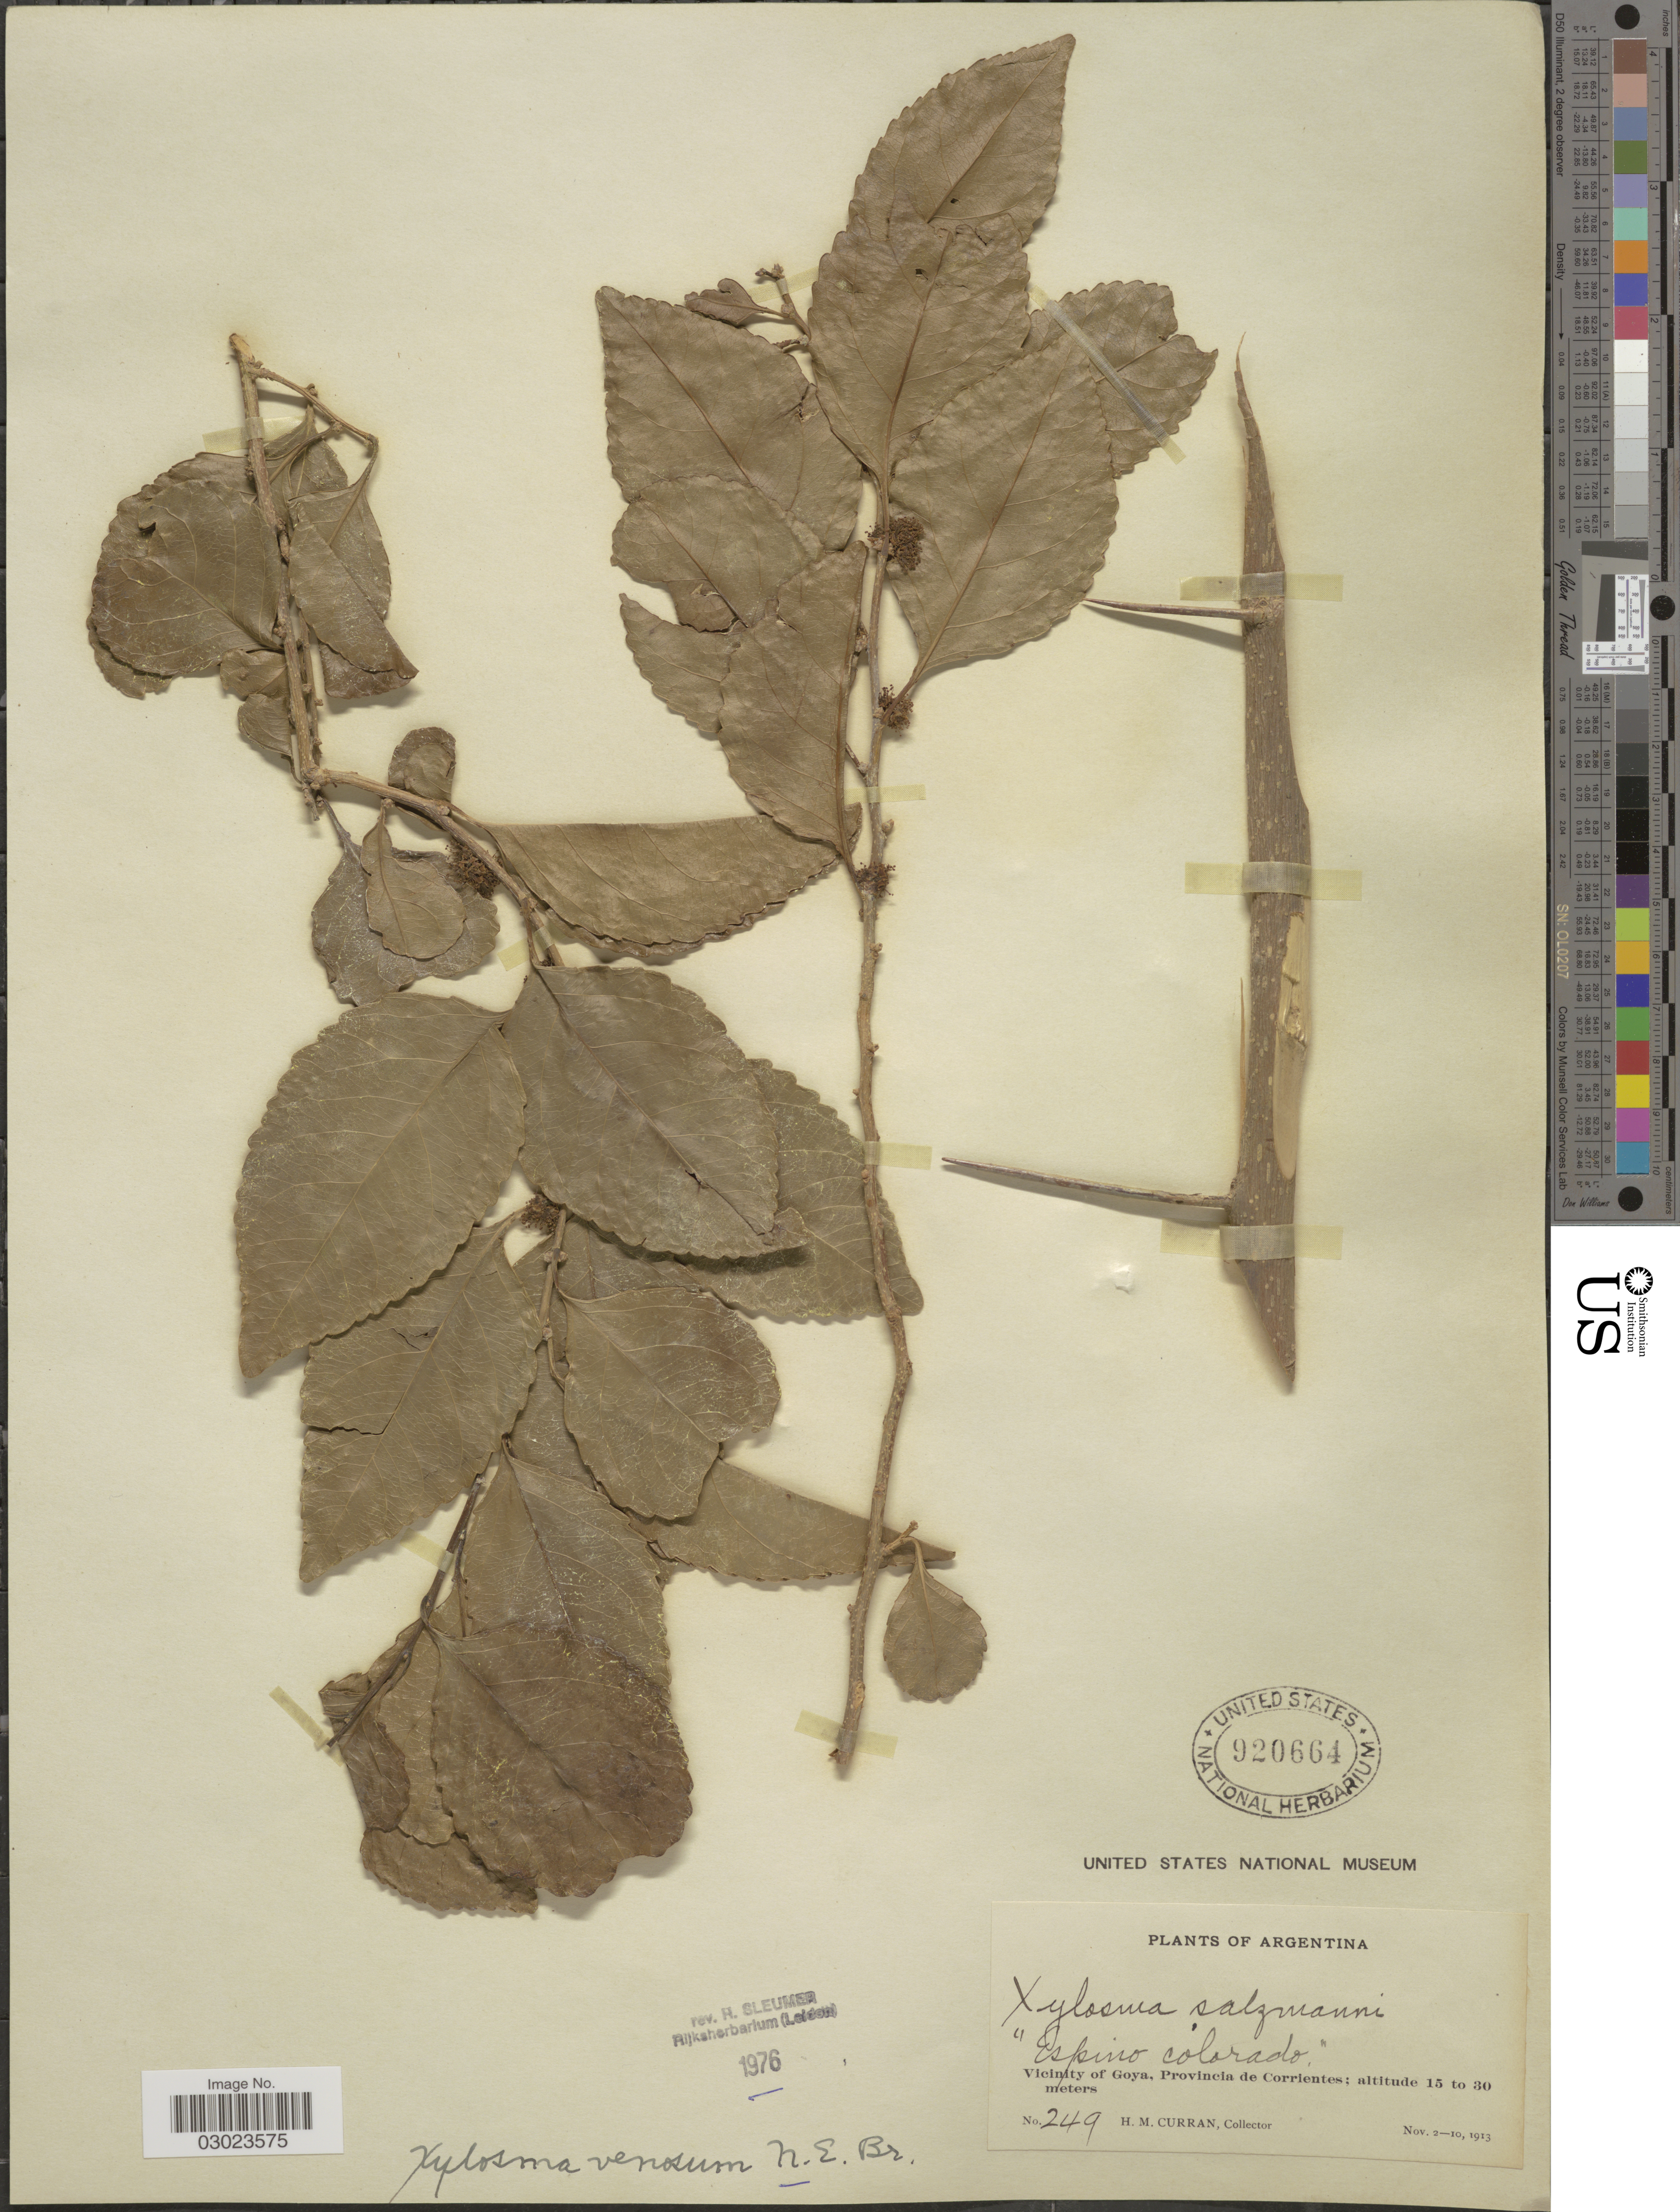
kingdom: Plantae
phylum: Tracheophyta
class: Magnoliopsida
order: Malpighiales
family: Salicaceae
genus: Xylosma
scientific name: Xylosma venosa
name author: N.E. Br.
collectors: H. M. Curran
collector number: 249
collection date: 1913-11-02/1913-11-10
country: Argentina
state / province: Corrientes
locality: Vicinity of Goya, Provincia de Corrientes.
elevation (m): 15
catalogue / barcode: US 920664